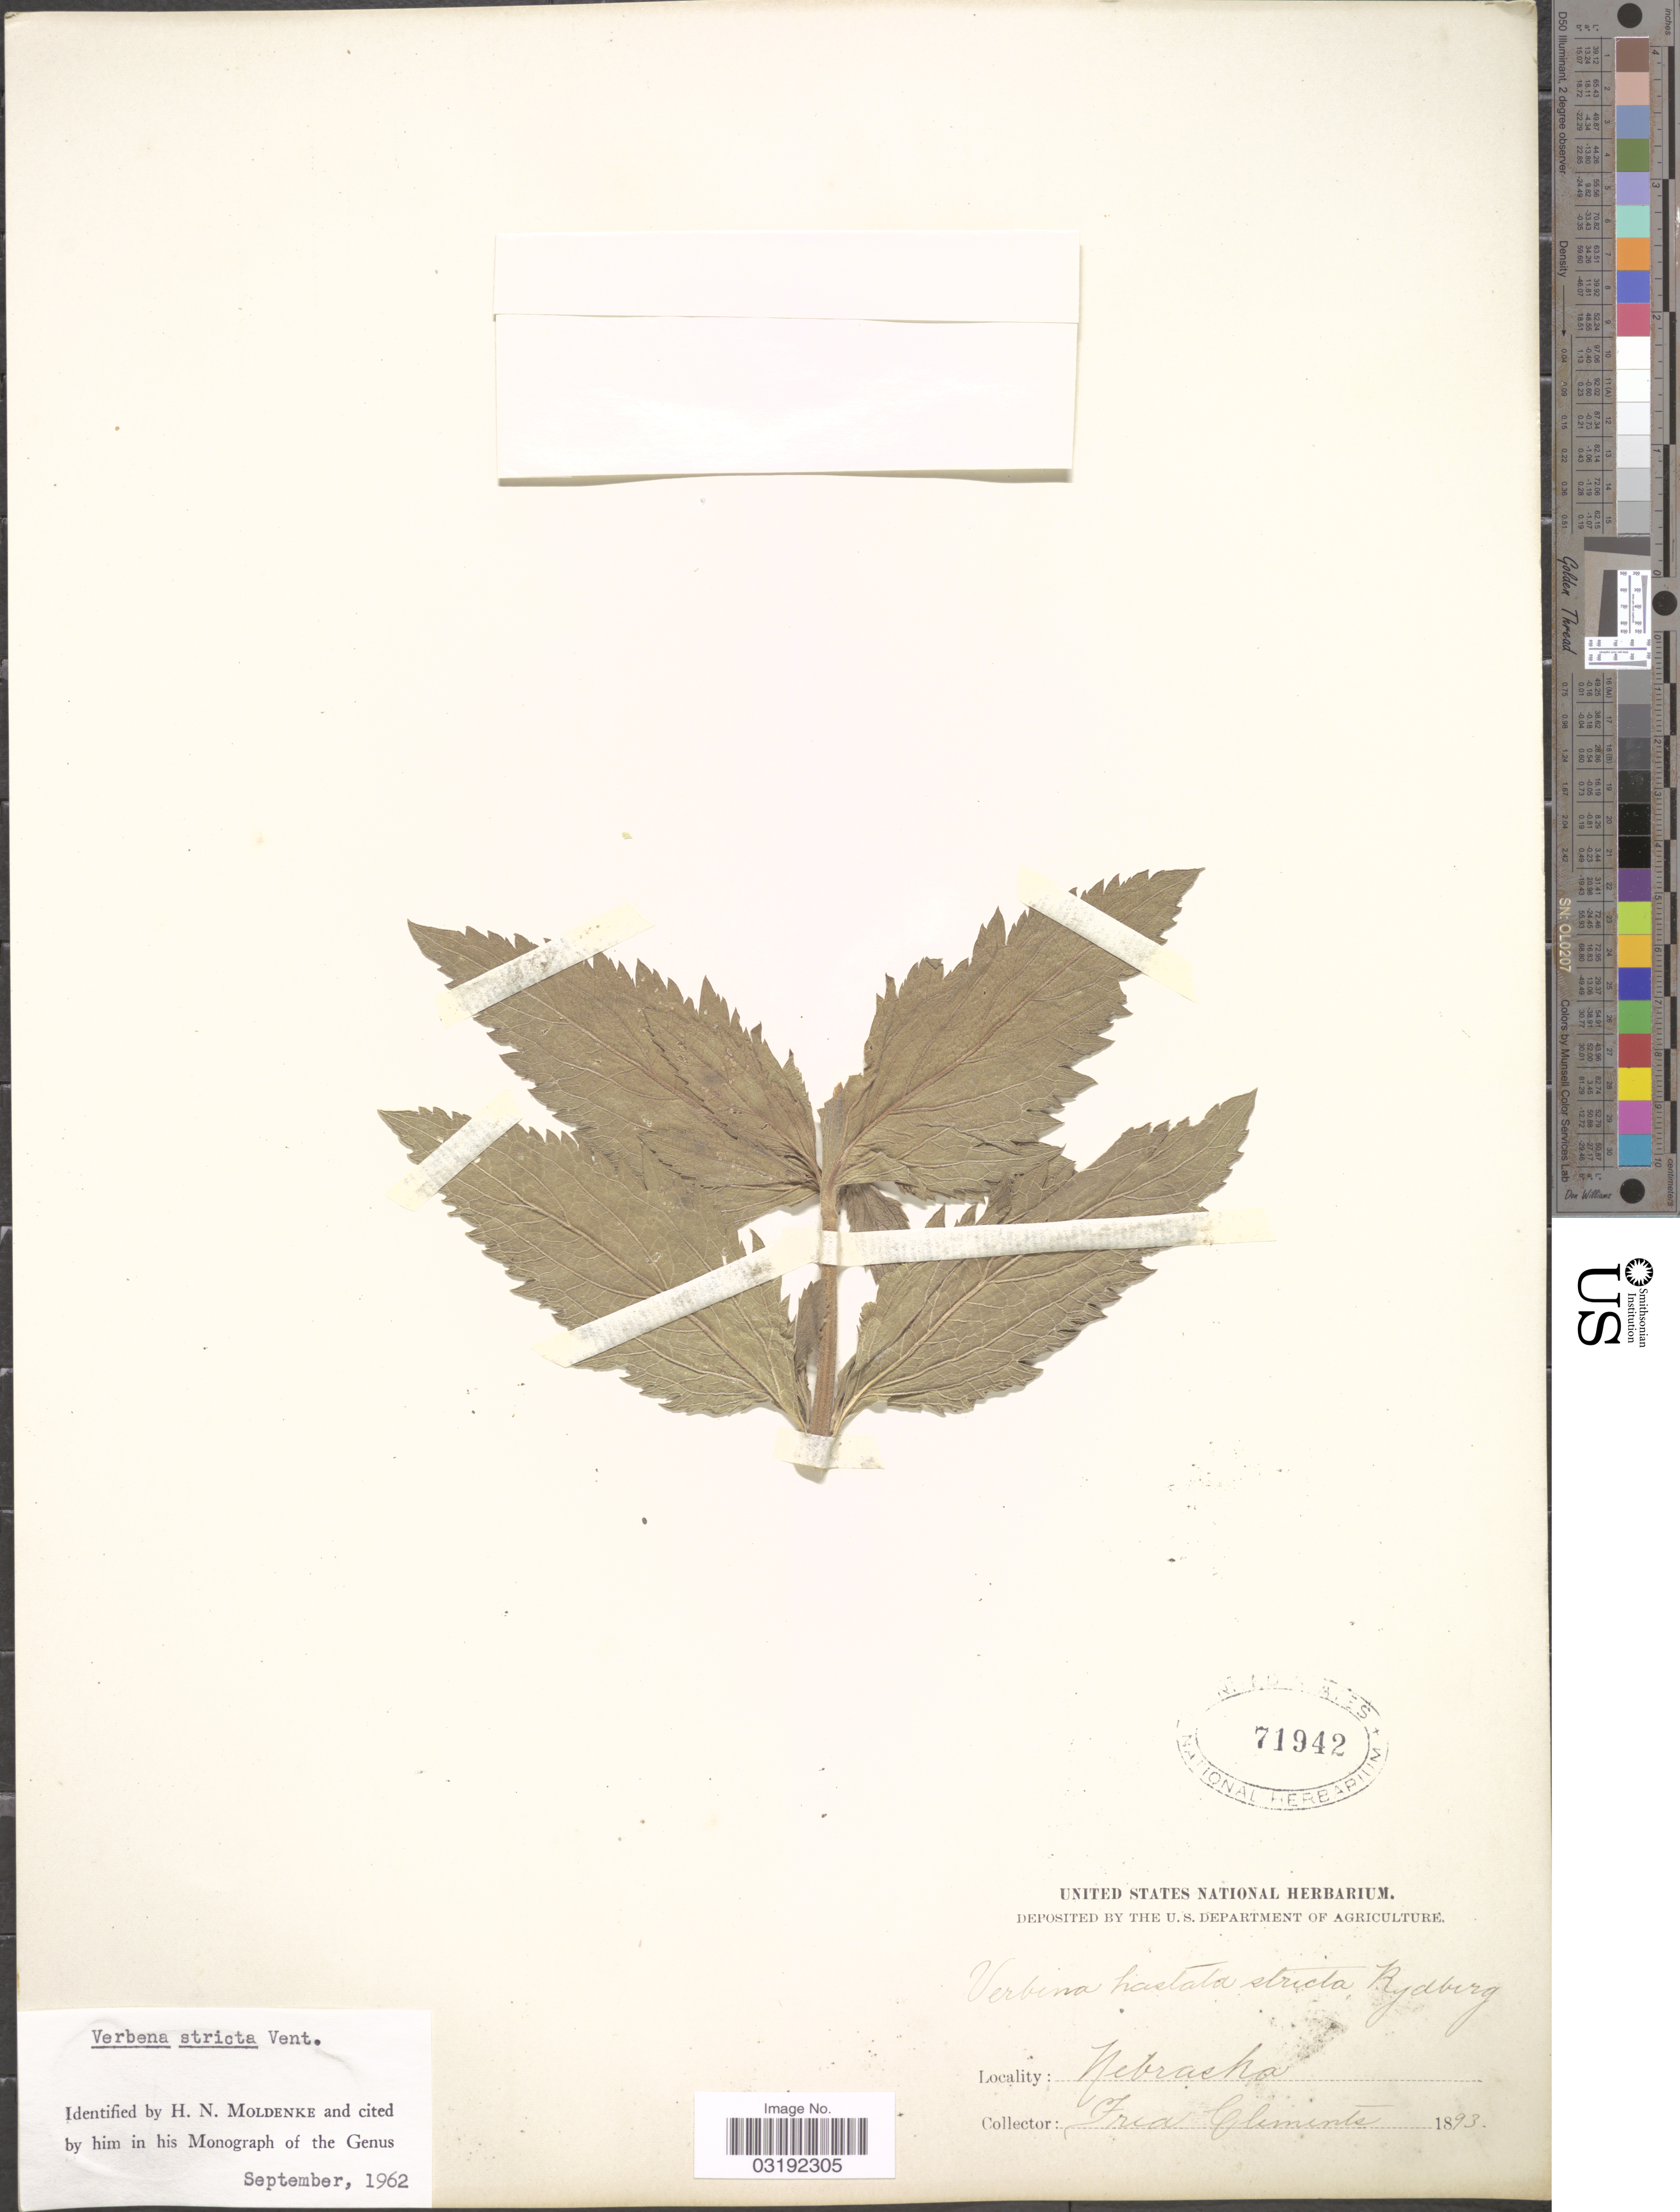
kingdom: Plantae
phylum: Tracheophyta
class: Magnoliopsida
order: Lamiales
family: Verbenaceae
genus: Verbena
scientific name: Verbena stricta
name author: Vent.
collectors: F. Clements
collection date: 1893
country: United States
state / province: Nebraska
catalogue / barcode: US 71942